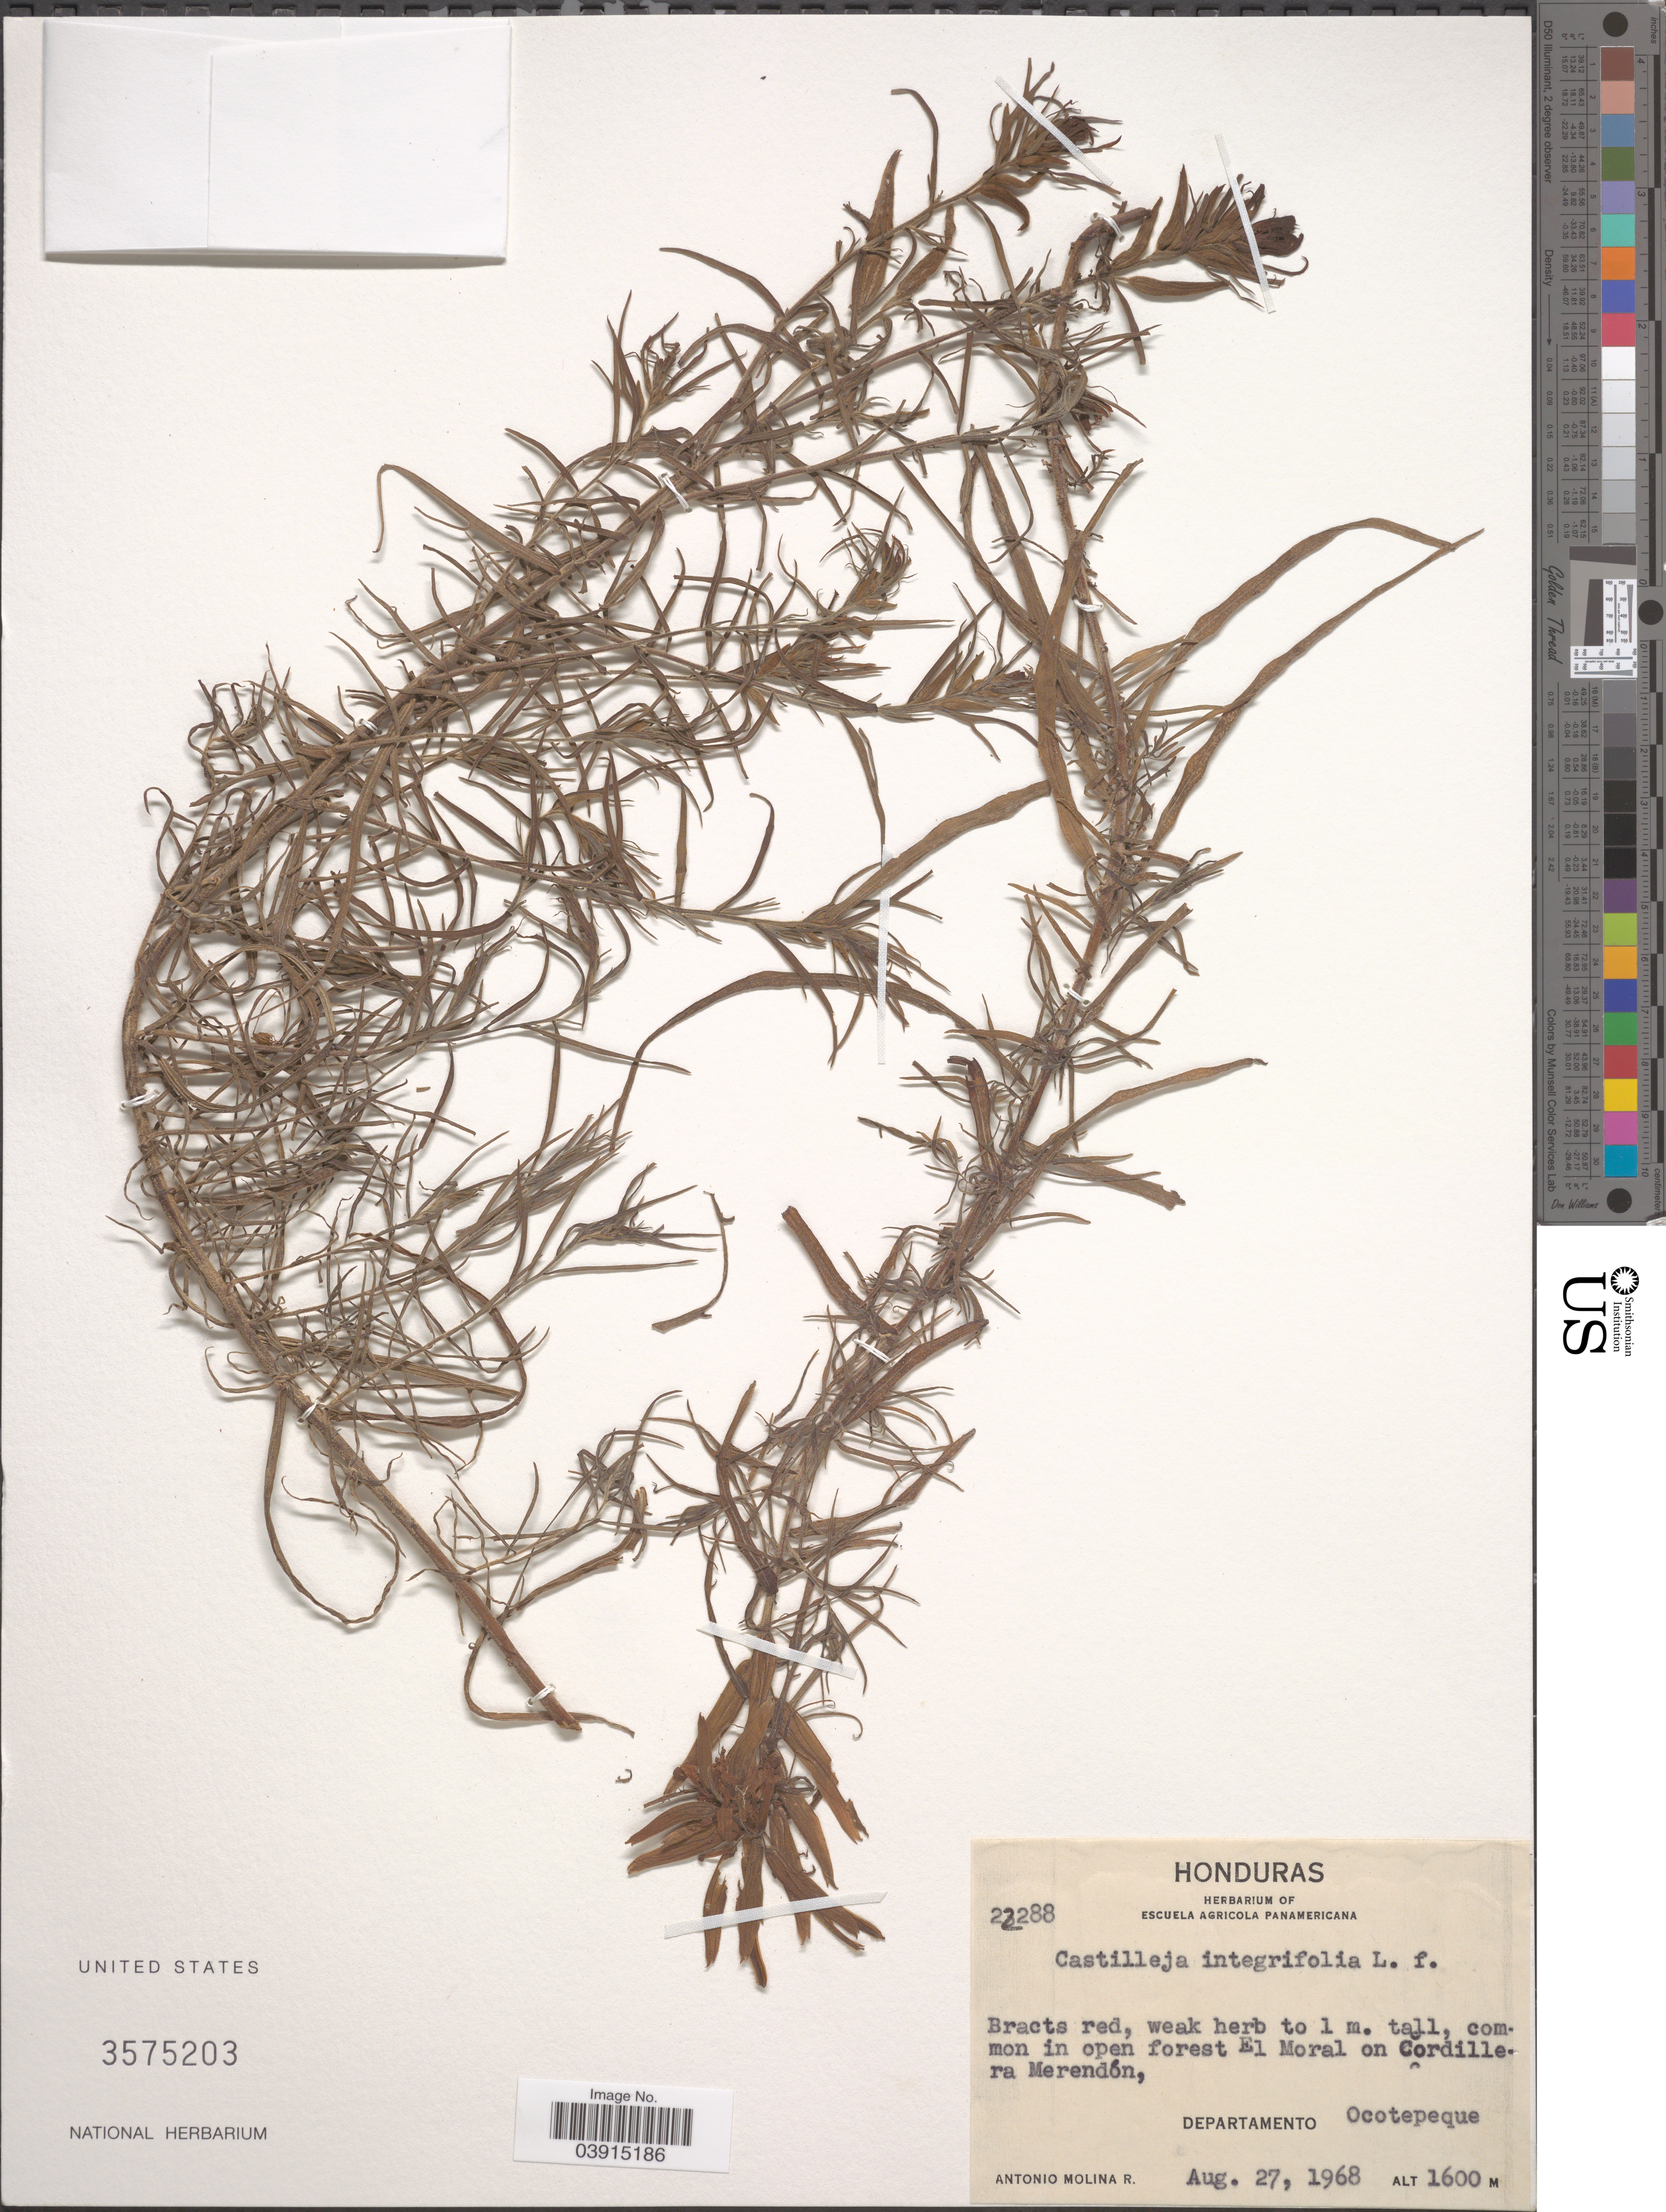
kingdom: Plantae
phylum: Tracheophyta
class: Magnoliopsida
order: Lamiales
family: Orobanchaceae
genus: Castilleja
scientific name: Castilleja integrifolia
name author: L. f.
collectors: A. Molina R.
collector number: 22288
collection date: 1968-08-27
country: Honduras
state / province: Ocotepeque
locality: El Moral on Cordillera Merendón, Departamento Ocotepeque.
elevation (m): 1600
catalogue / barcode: US 3575203